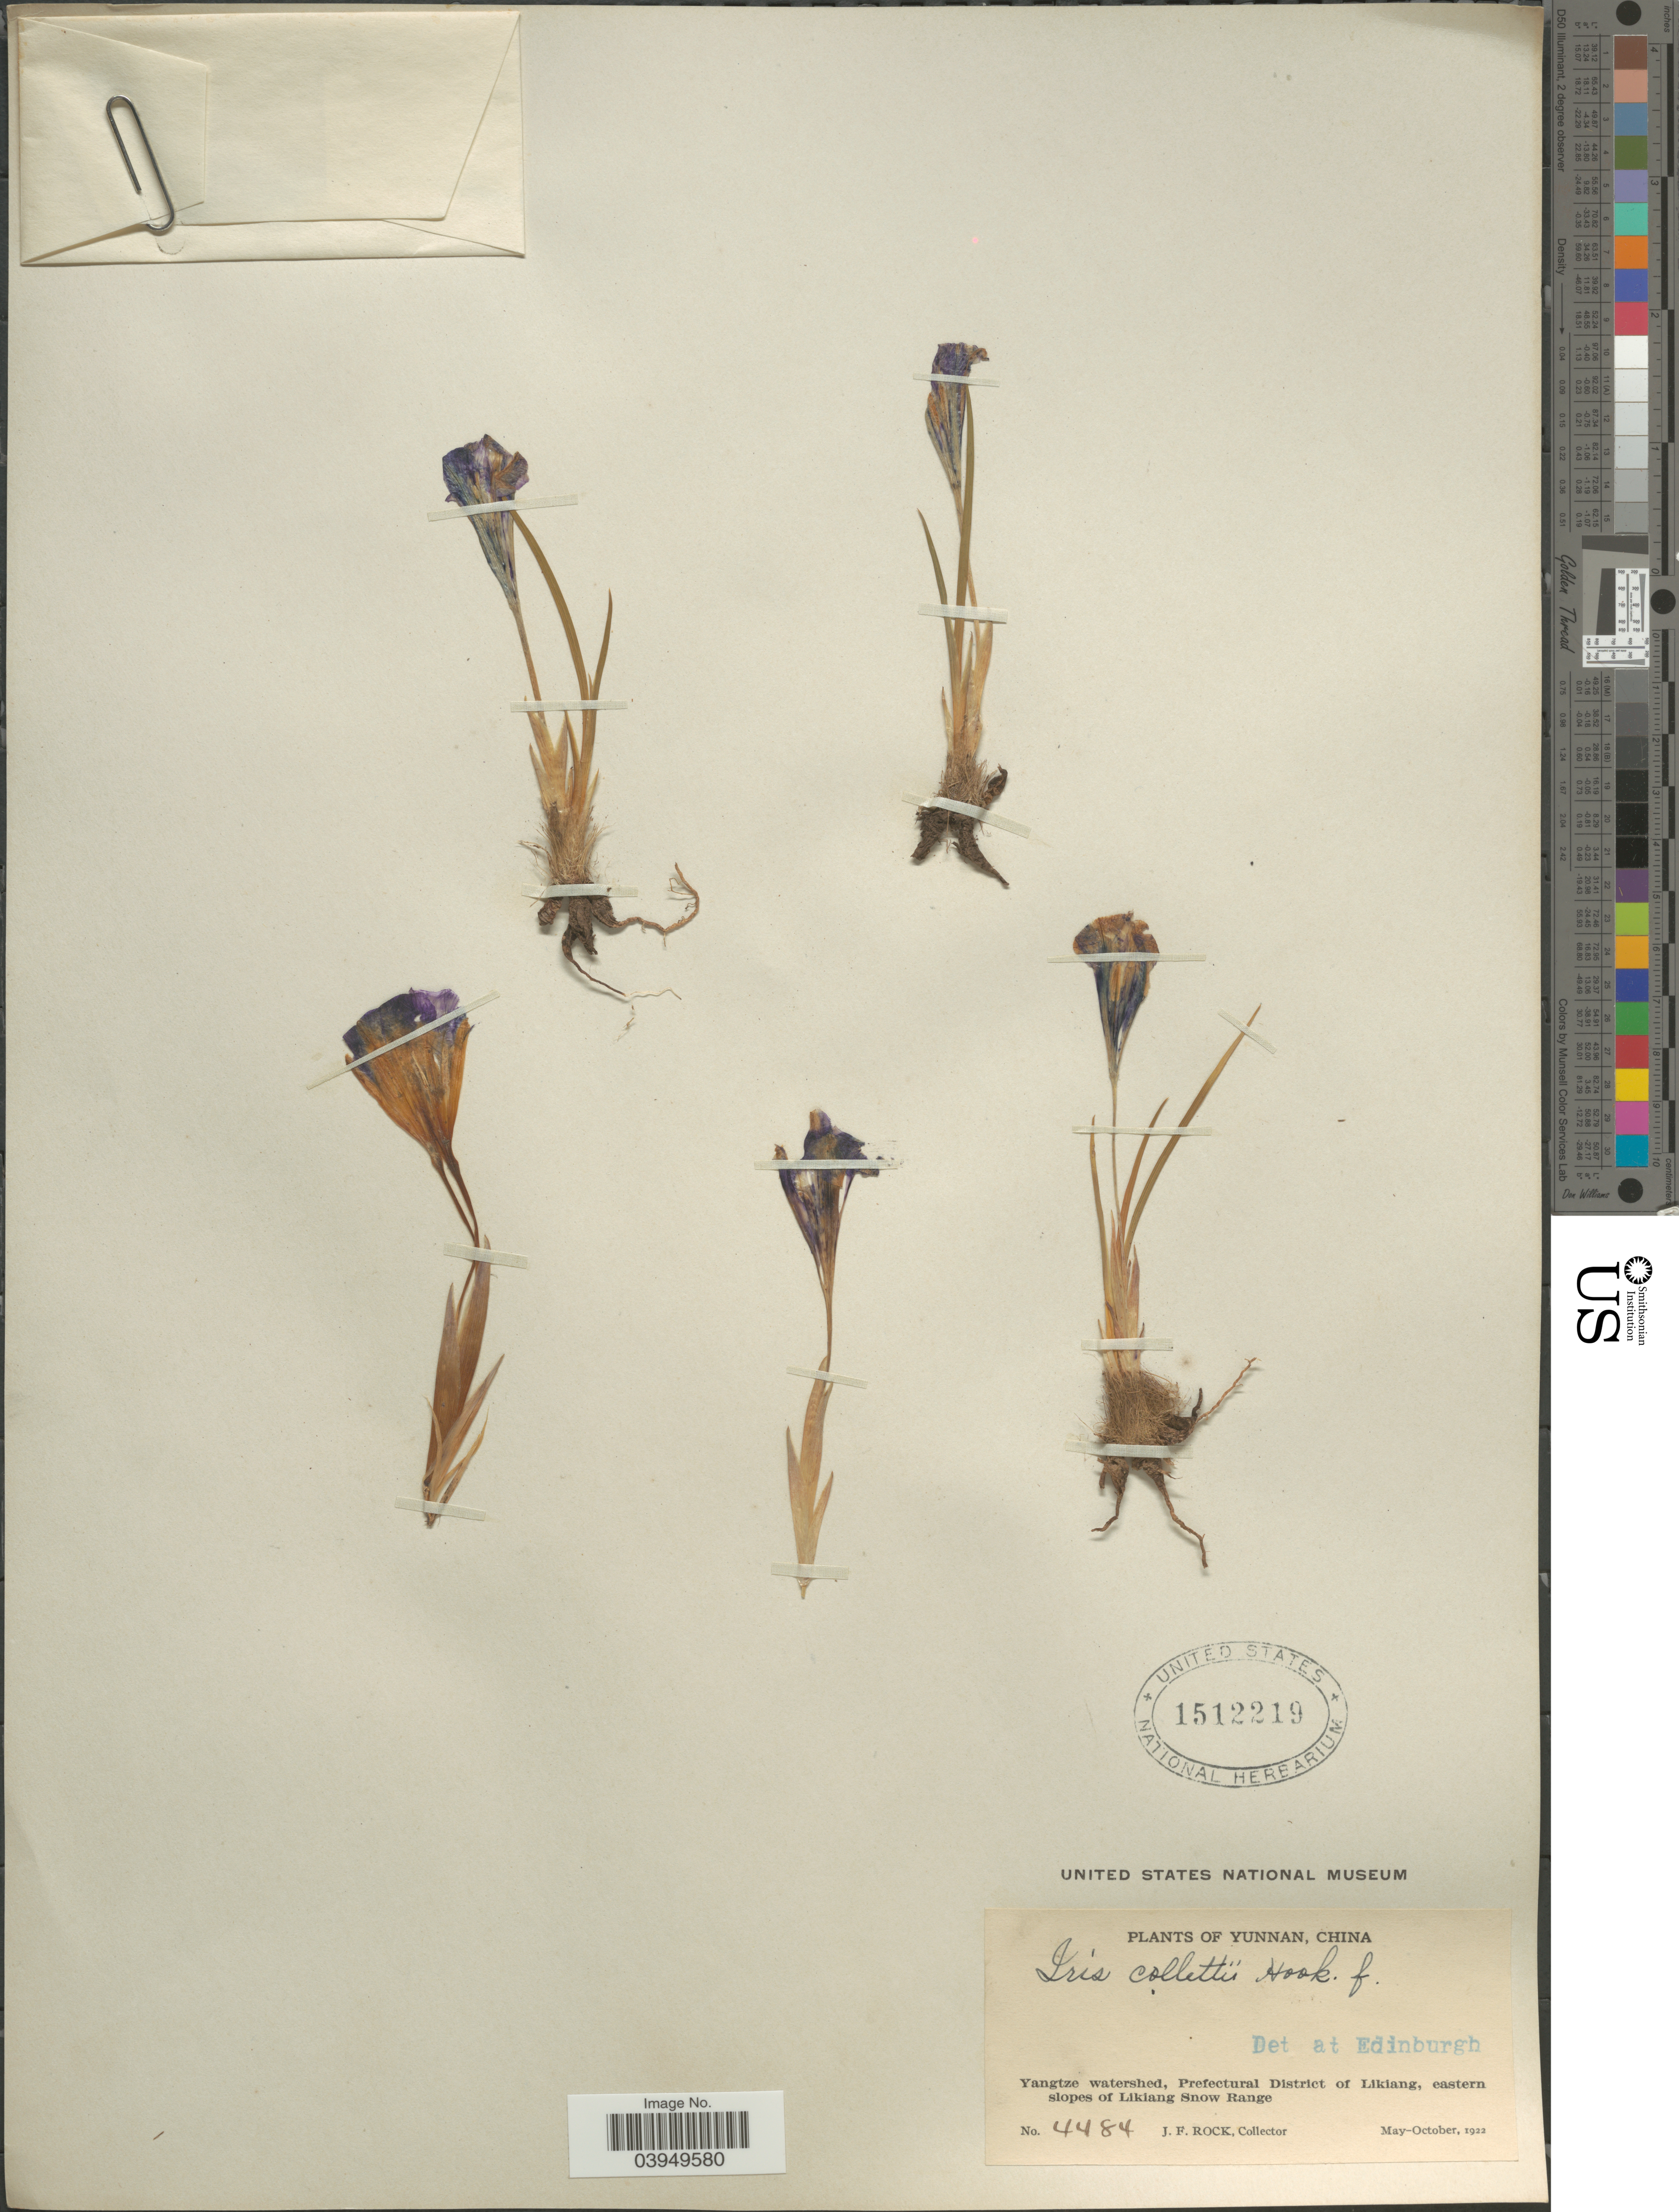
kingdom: Plantae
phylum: Tracheophyta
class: Liliopsida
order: Asparagales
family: Iridaceae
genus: Iris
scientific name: Iris collettii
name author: Hook. f.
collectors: J. Rock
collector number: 4484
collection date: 1922-05/1922-10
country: China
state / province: Yunnan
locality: Yangtze watershed, Prefectural District of Likiang, eastern slopes of Likiang Snow Range.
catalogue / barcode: US 1512219